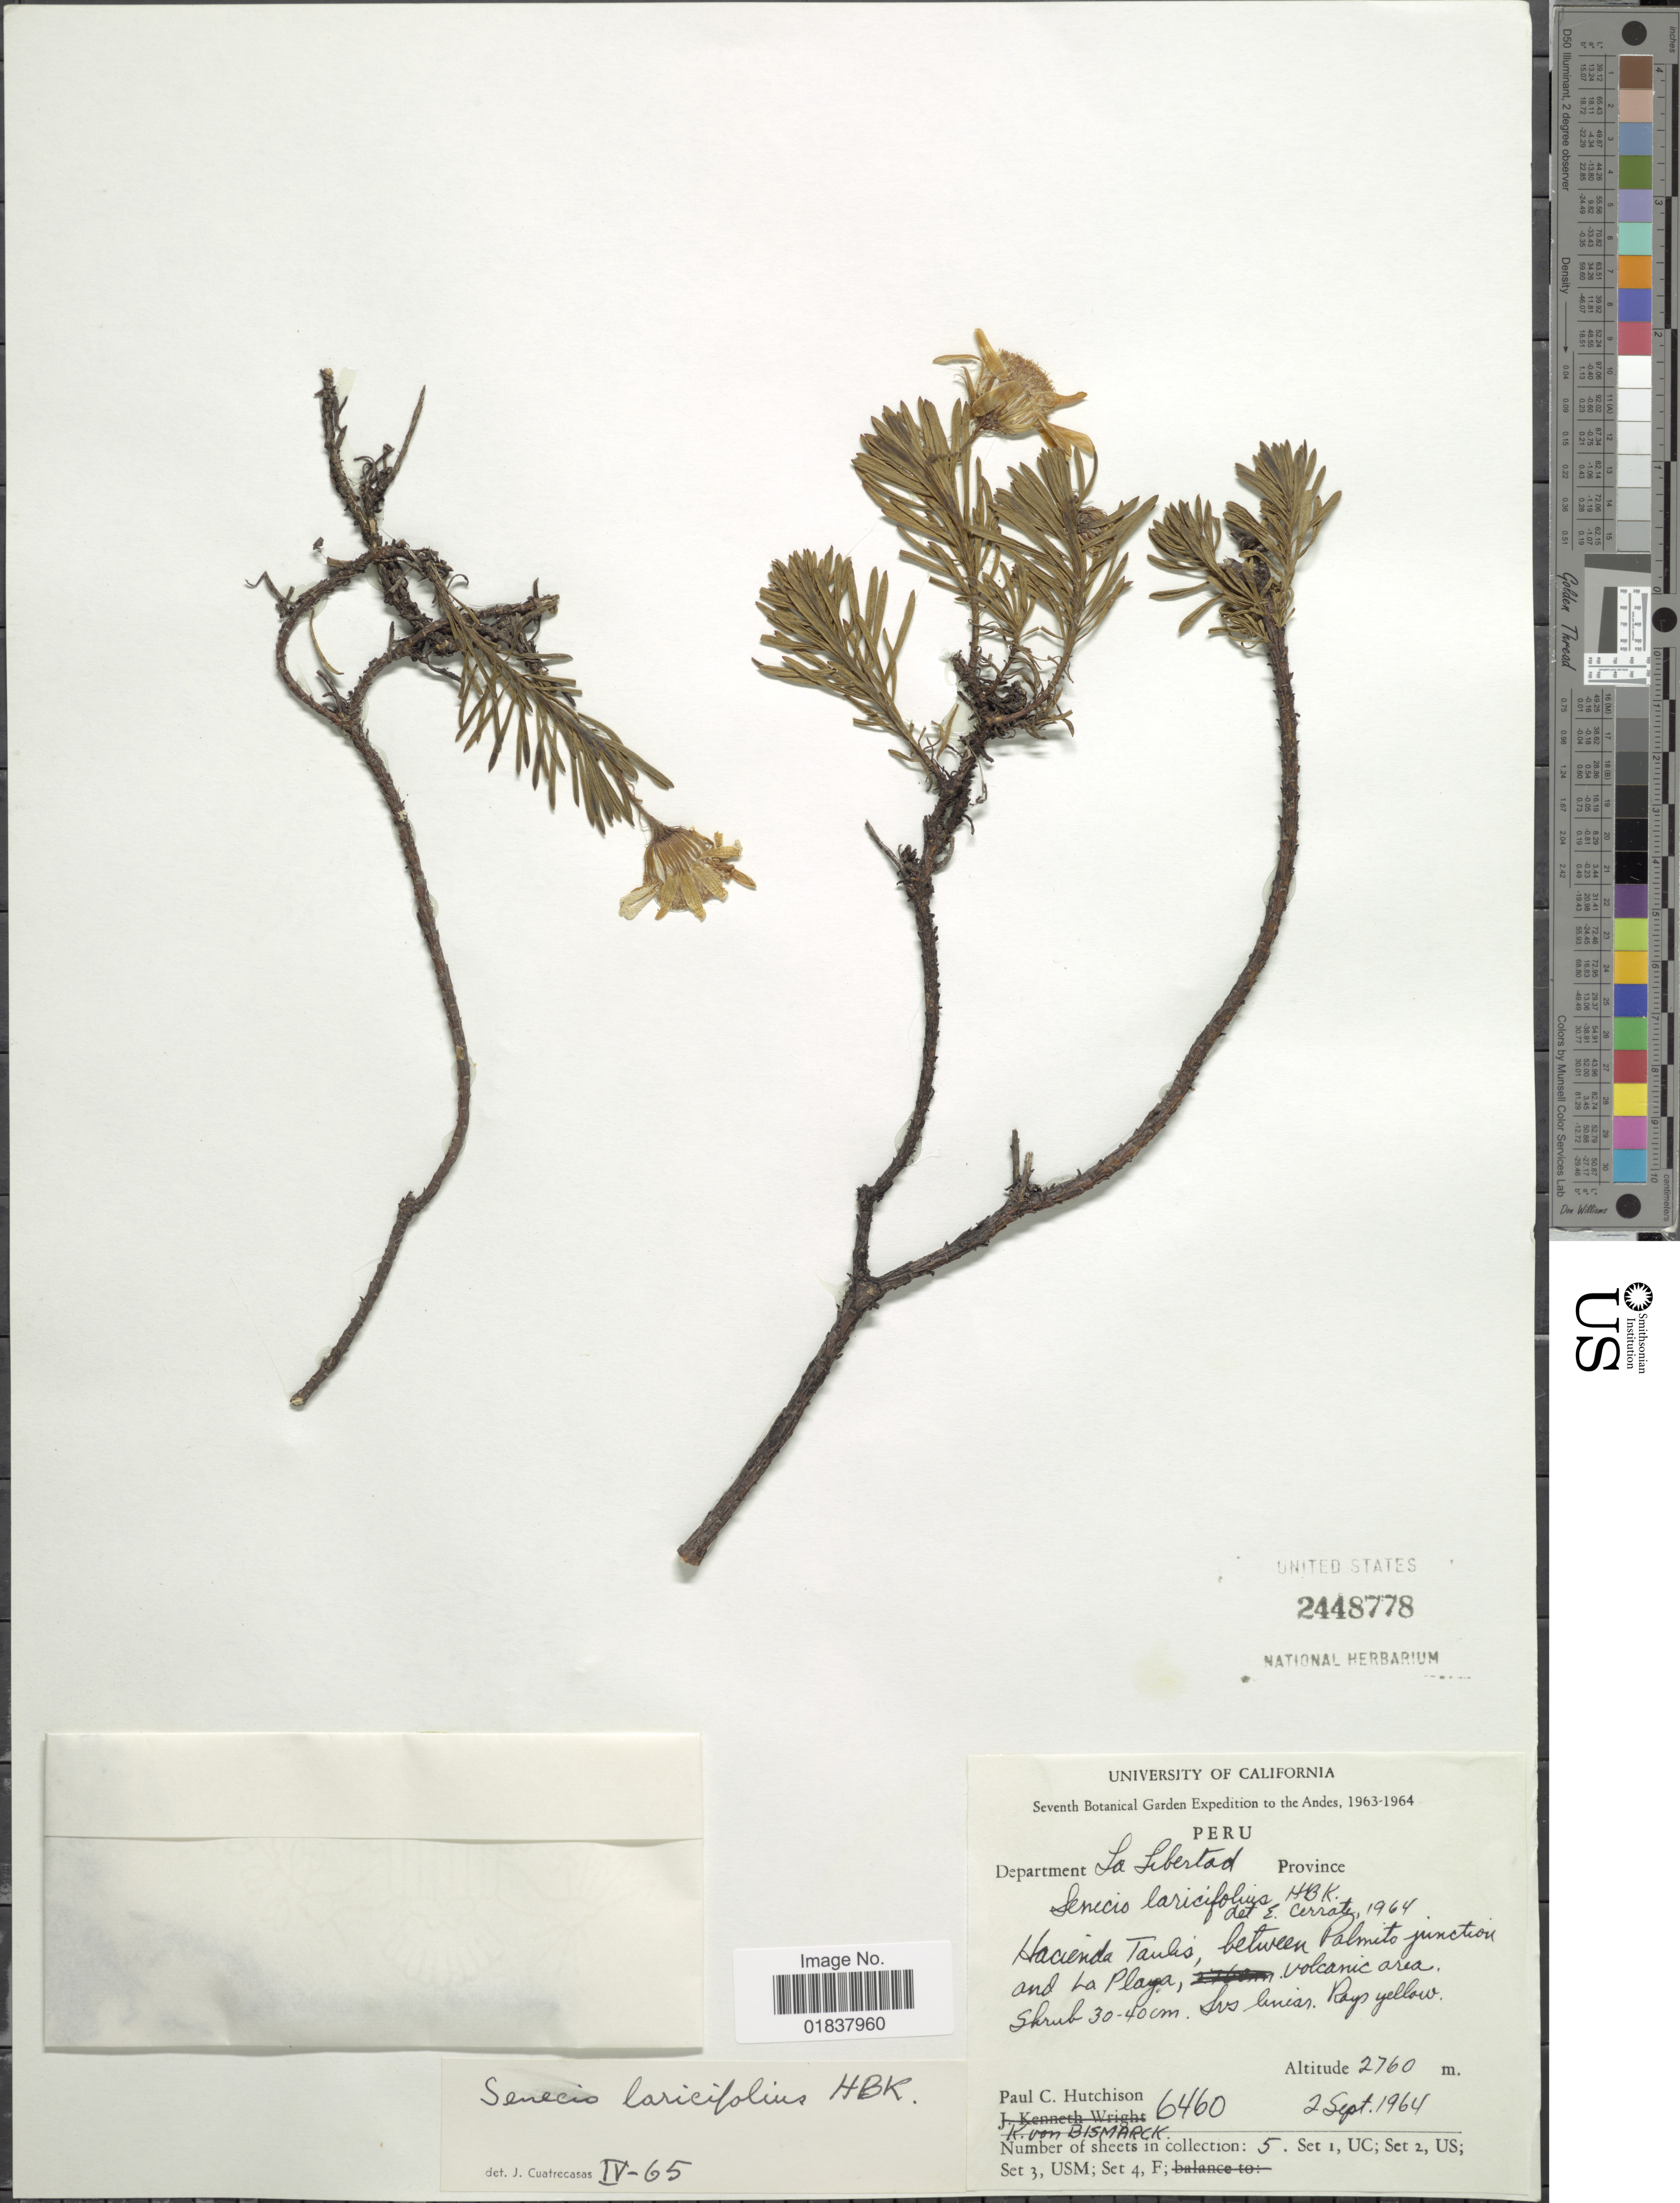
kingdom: Plantae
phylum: Tracheophyta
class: Magnoliopsida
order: Asterales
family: Asteraceae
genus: Senecio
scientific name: Senecio laricifolius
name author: Kunth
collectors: P. C. Hutchison & K. von Bismarck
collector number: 6460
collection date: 1964-09-02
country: Peru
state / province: La Libertad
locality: Hacienda Taulis, between Palmito junction and La Playa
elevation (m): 2760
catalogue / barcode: US 2448778